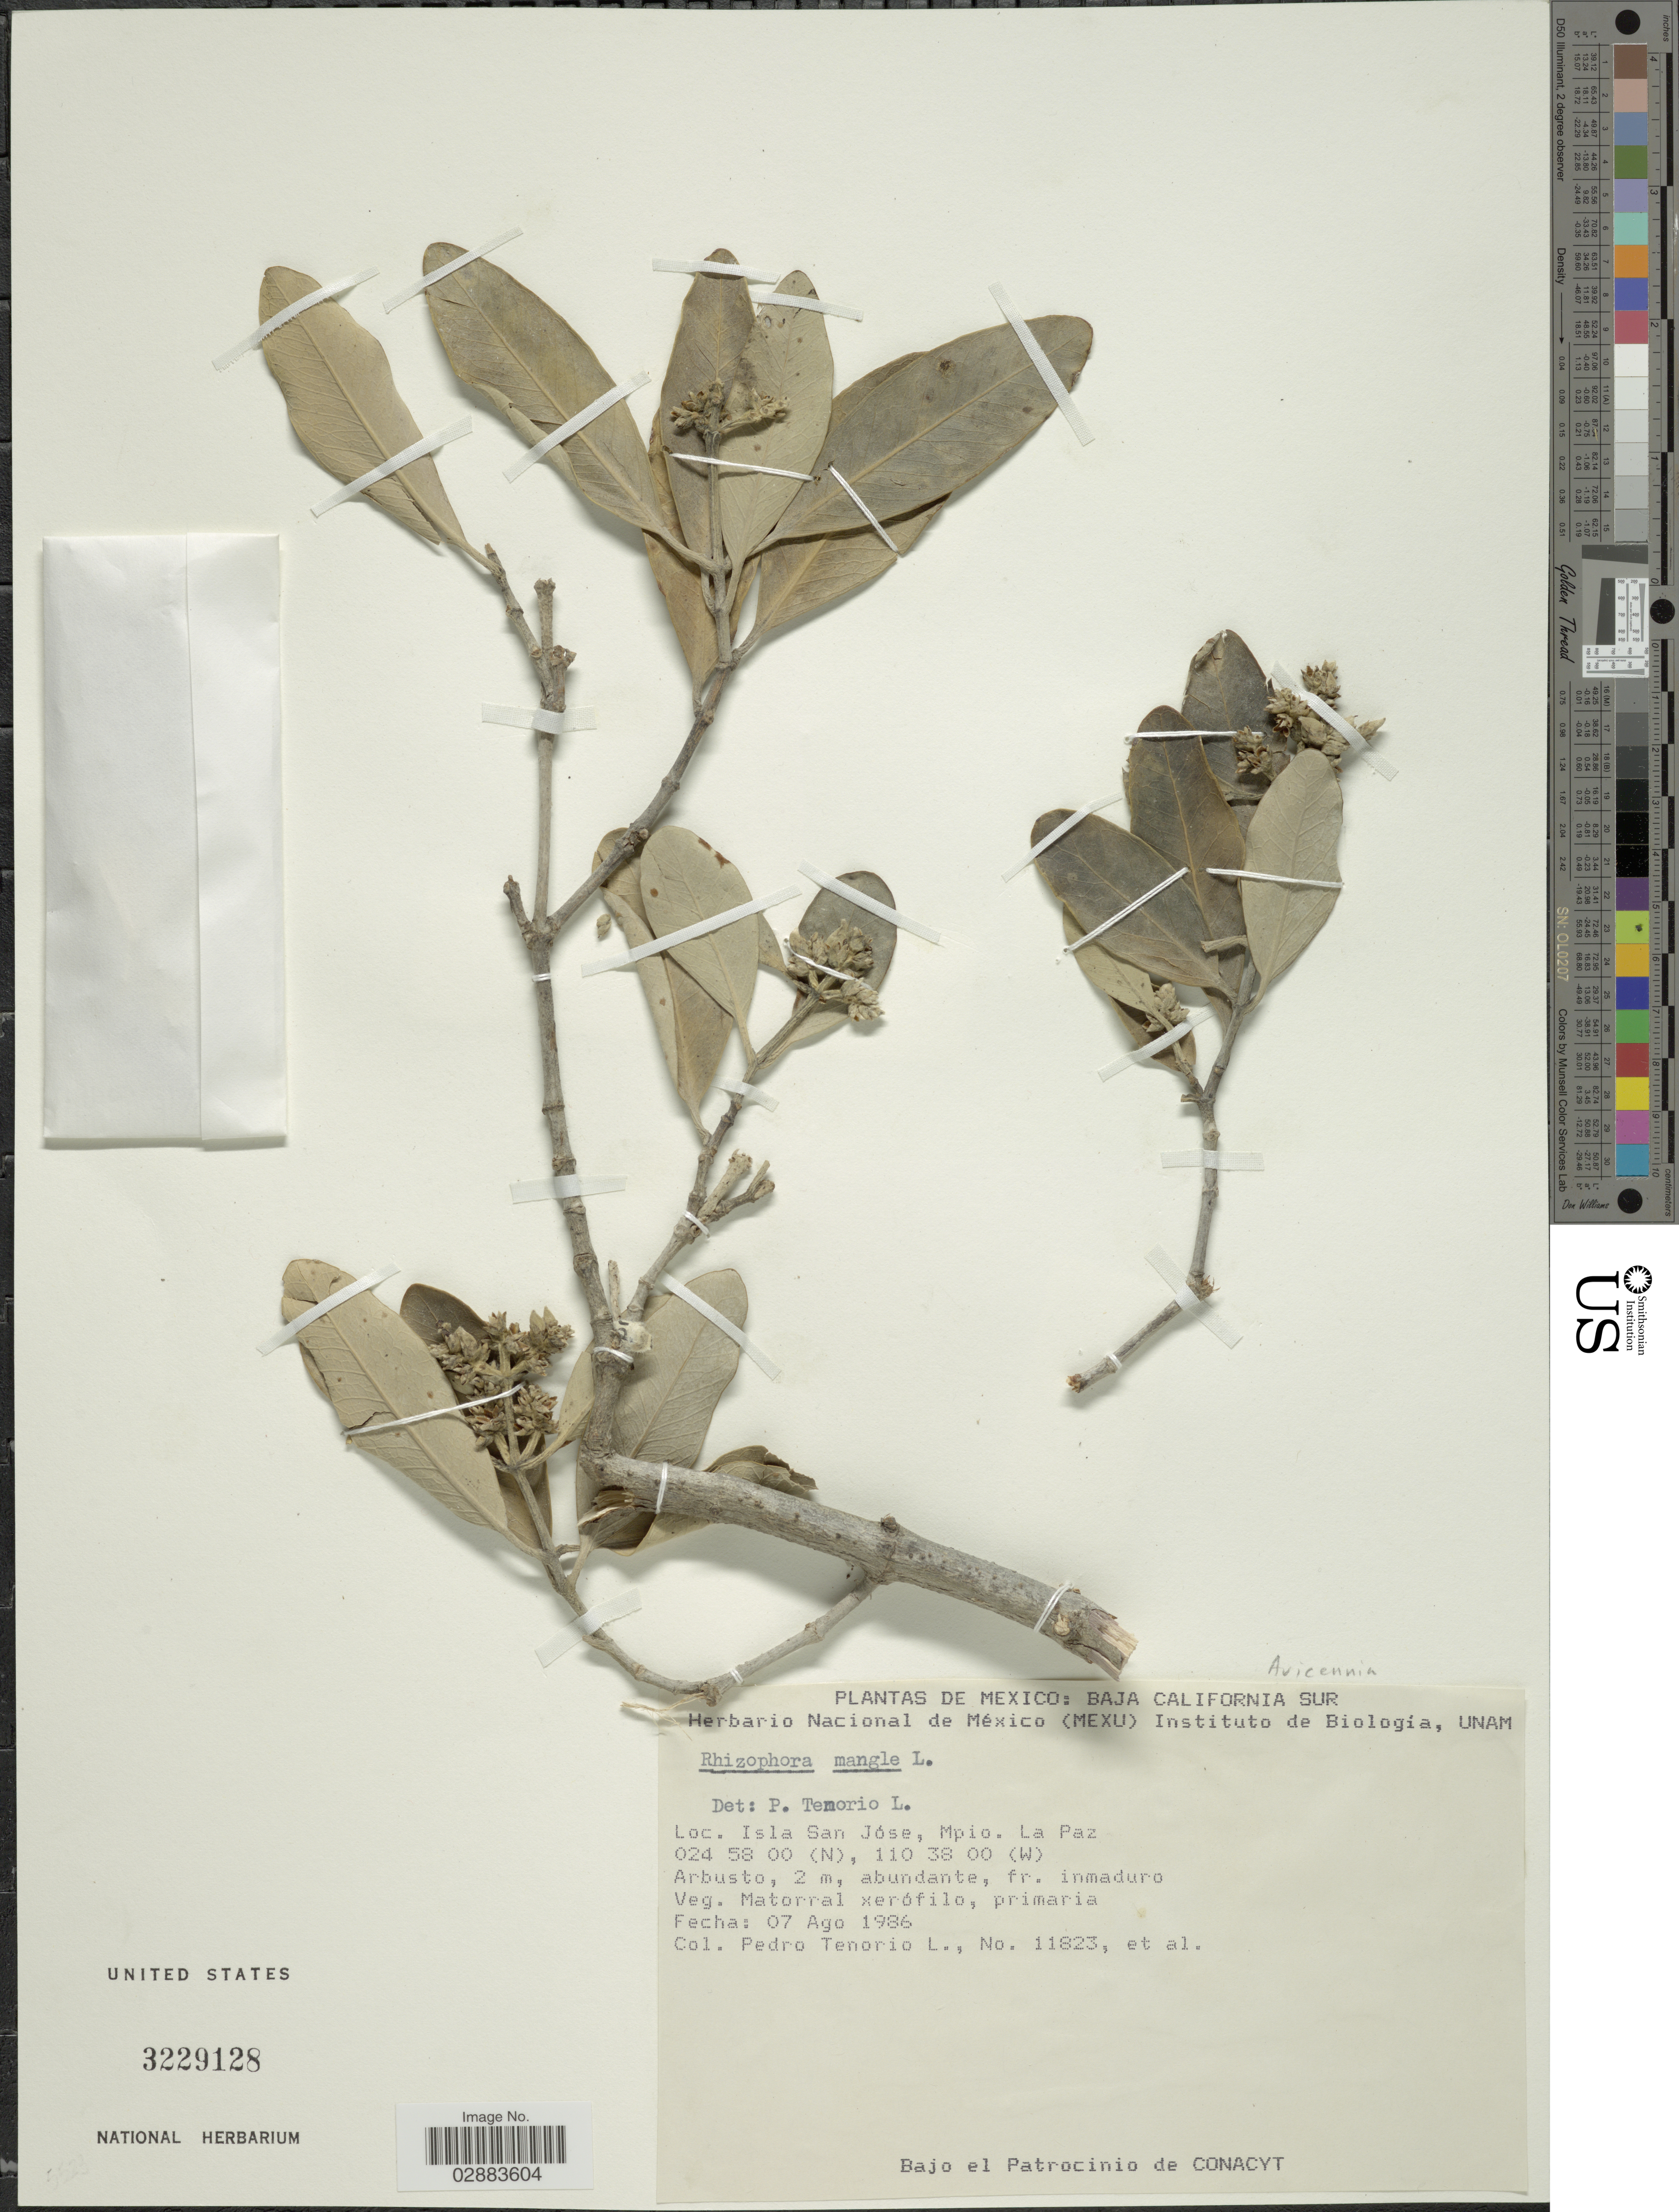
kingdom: Plantae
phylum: Tracheophyta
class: Magnoliopsida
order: Lamiales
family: Acanthaceae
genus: Avicennia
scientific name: Avicennia sp.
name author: L.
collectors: P. Tenorio L. & et al.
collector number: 11823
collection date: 1986-08-07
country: Mexico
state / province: Baja California Sur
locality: Isla San Jóse, Mpio. La Paz.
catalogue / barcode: US 3229128